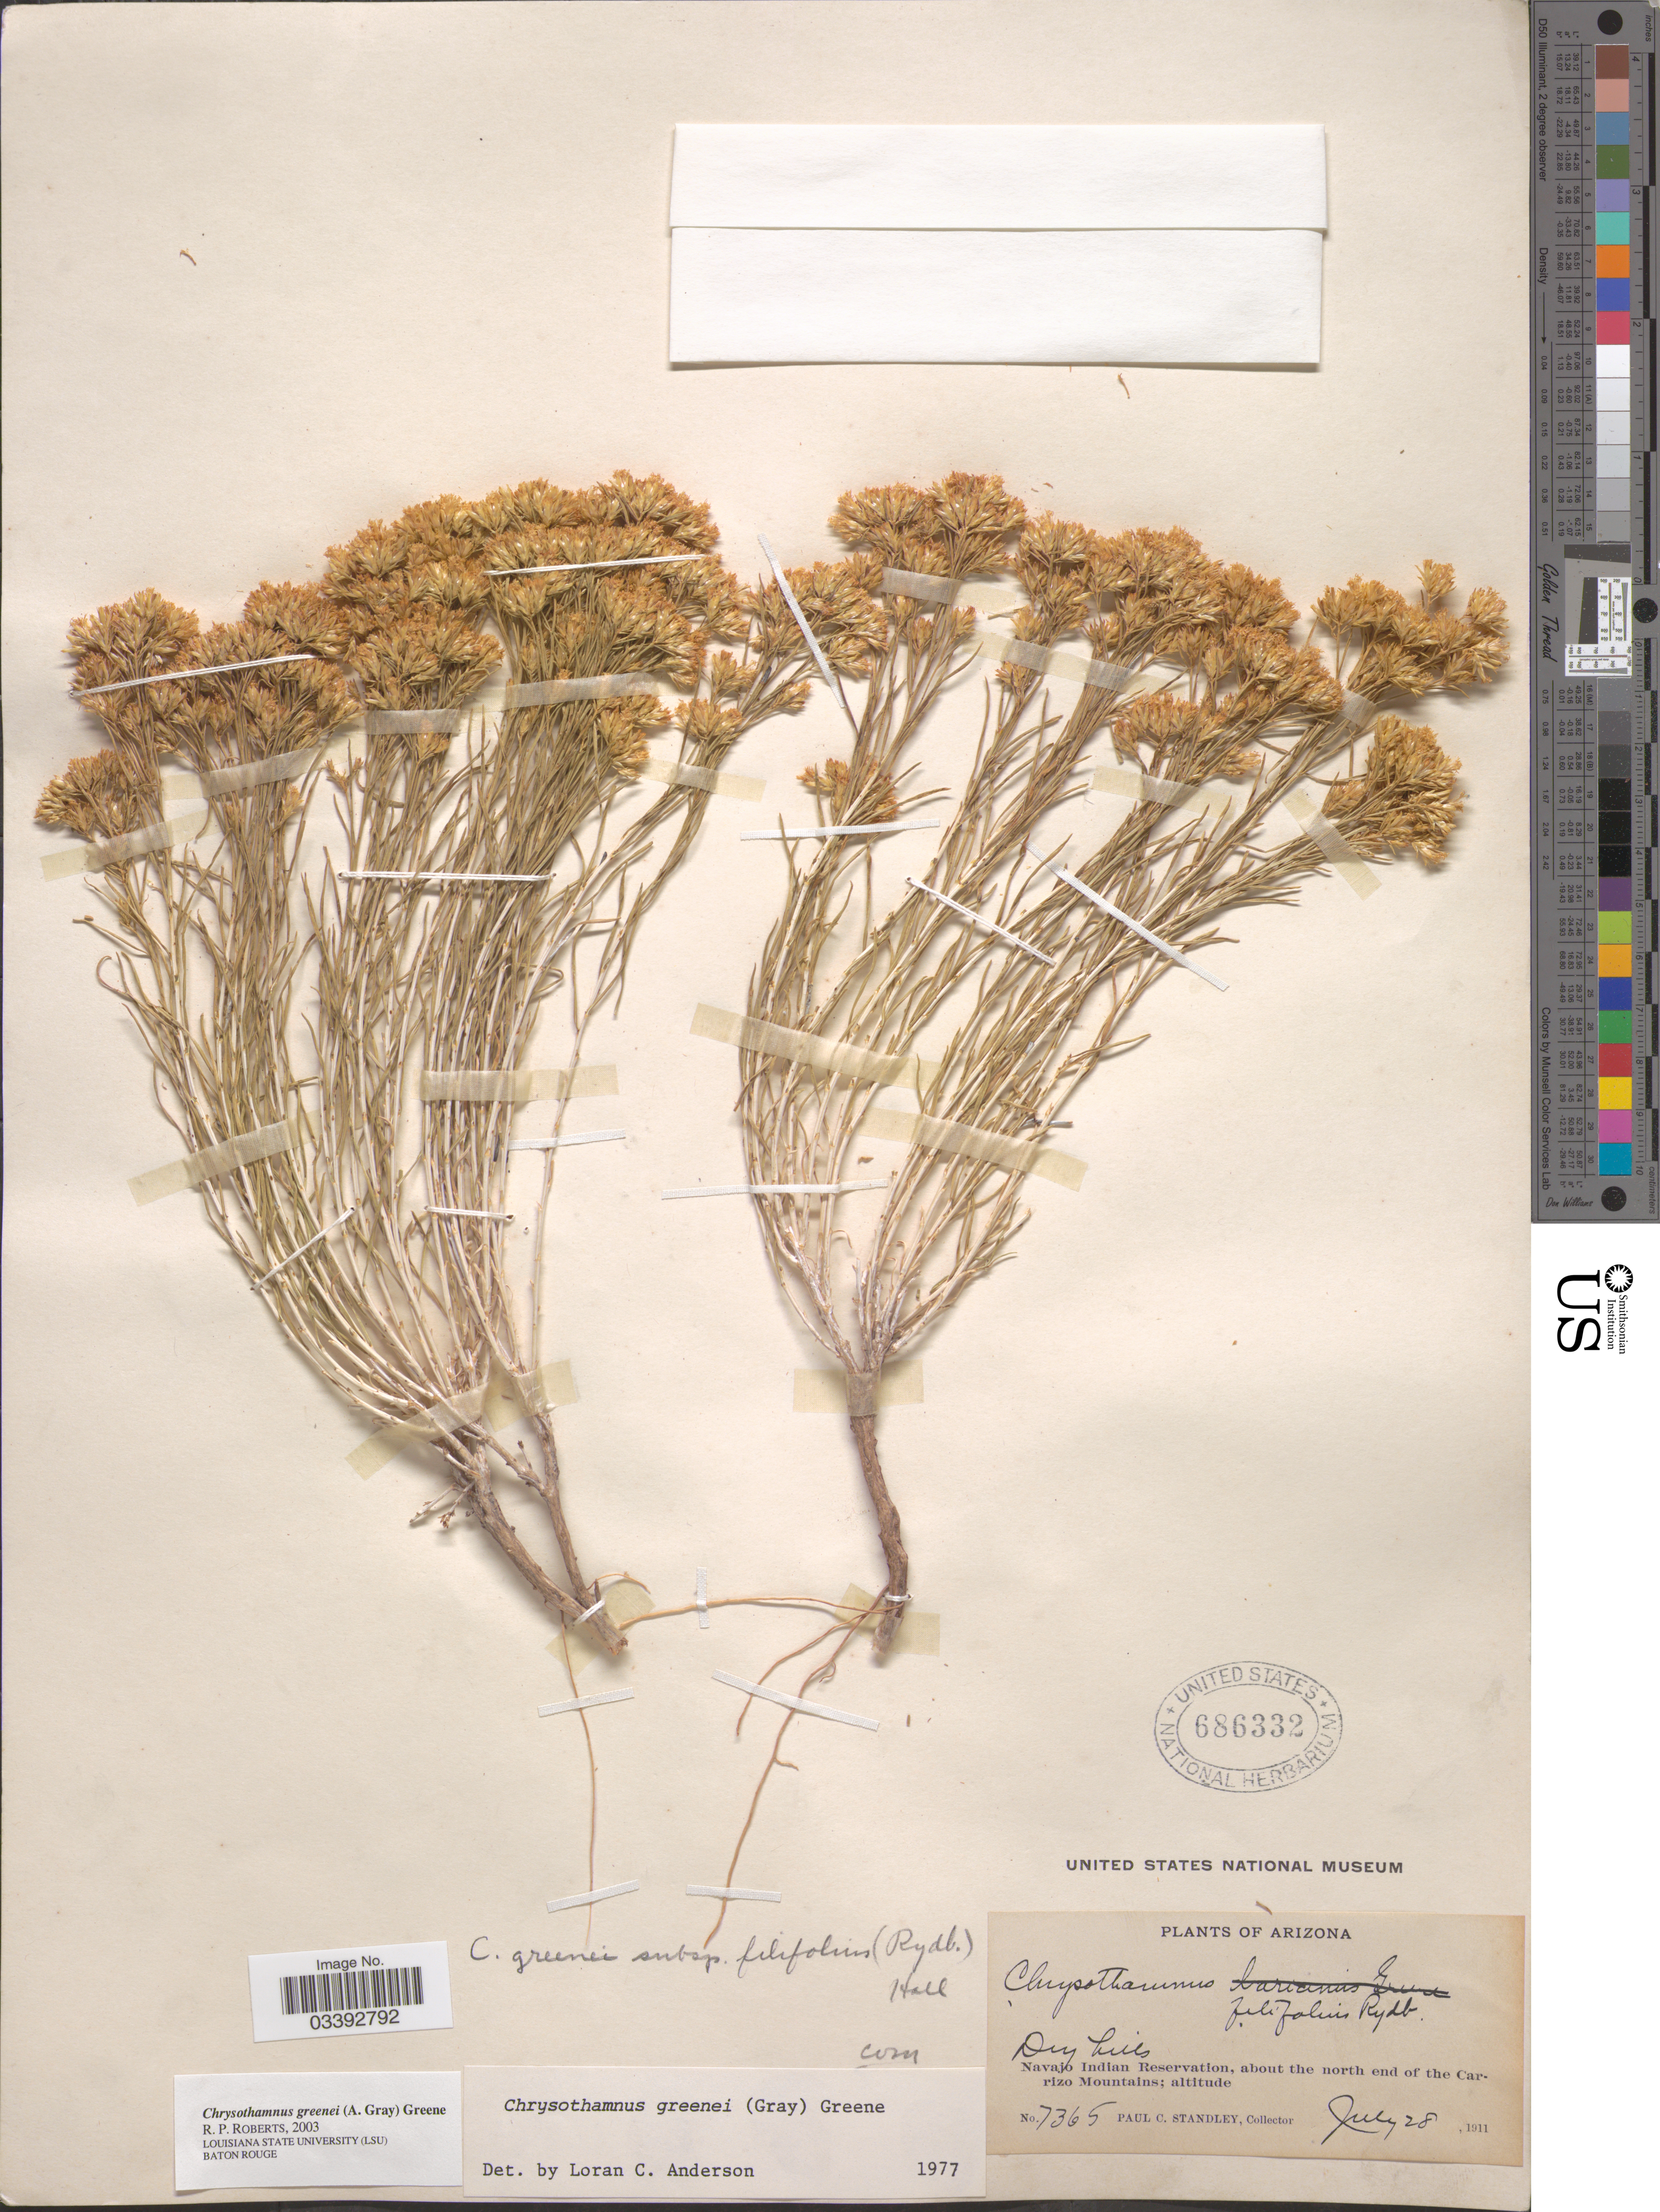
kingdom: Plantae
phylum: Tracheophyta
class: Magnoliopsida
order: Asterales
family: Asteraceae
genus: Chrysothamnus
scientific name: Chrysothamnus greenei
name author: (A. Gray) Greene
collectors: P. C. Standley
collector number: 7365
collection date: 1911-07-28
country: United States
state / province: Arizona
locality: Navajo Indian Reservation, about the north end of the Carizo Mountains.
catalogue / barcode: US 686332